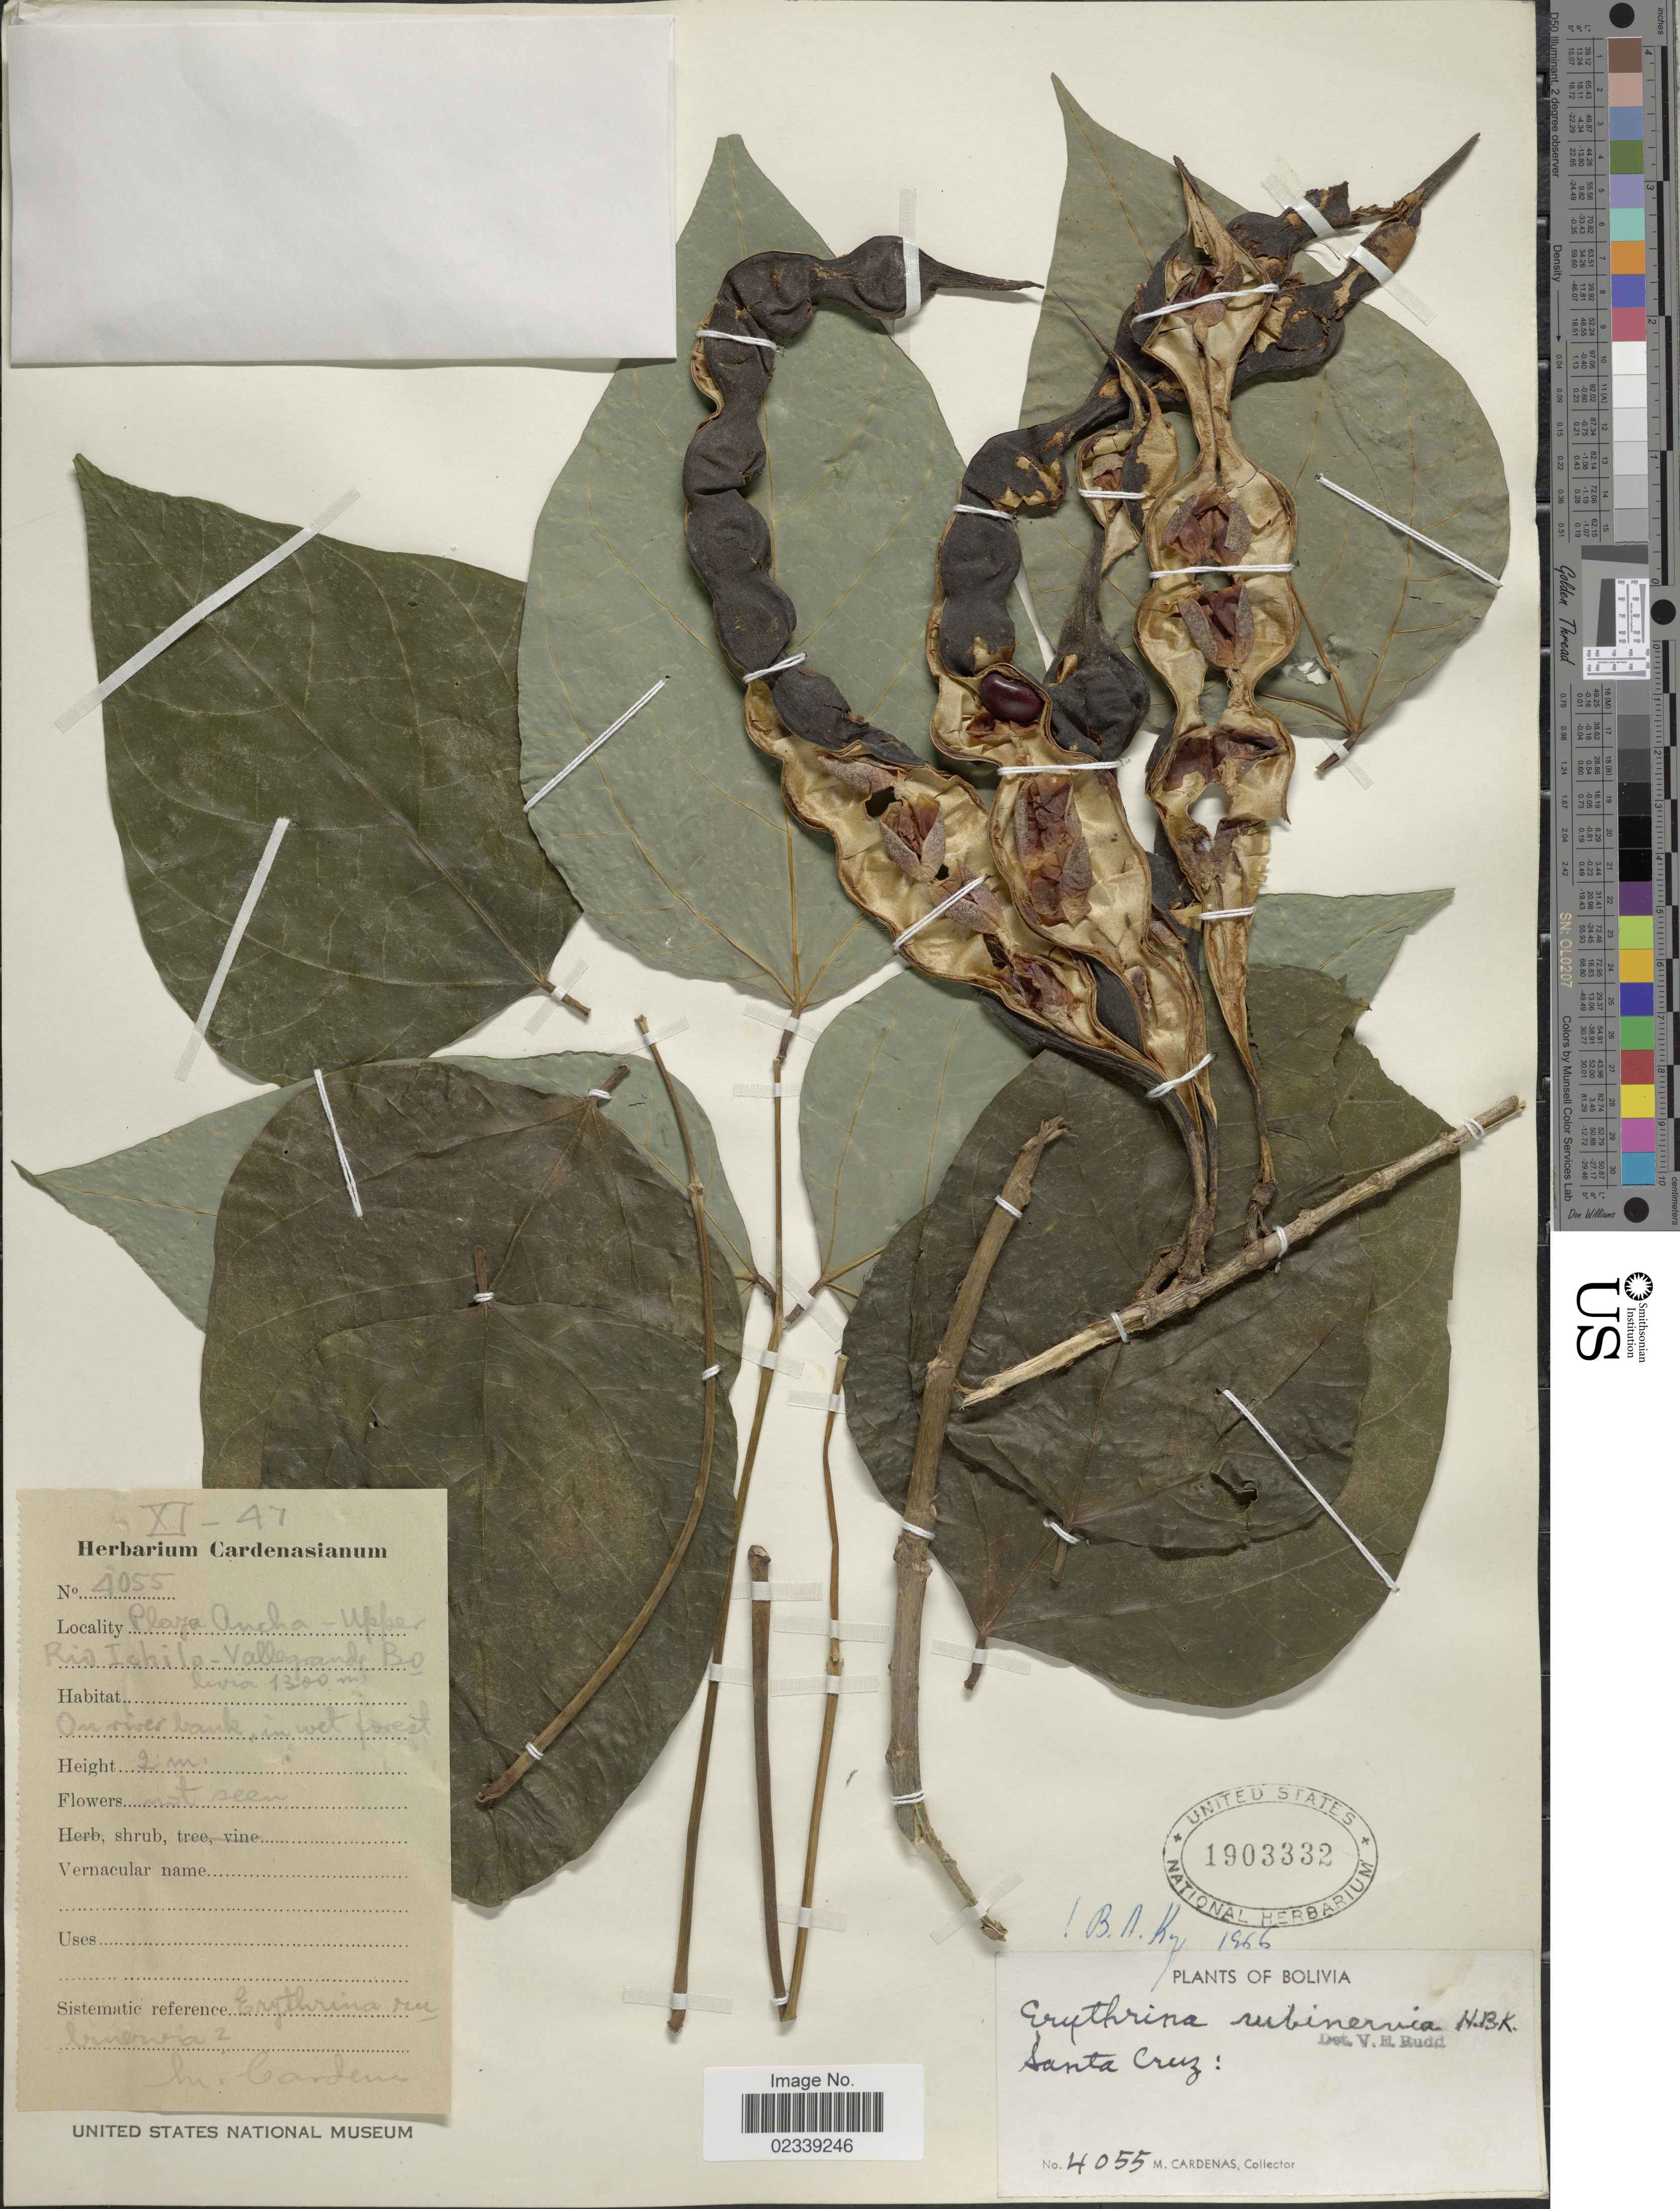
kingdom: Plantae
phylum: Tracheophyta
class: Magnoliopsida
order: Fabales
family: Fabaceae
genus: Erythrina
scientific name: Erythrina rubrinervia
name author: Kunth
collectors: M. Cárdenas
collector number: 4055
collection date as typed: Transcribed d/m/y: /11/47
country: Bolivia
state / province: Santa Cruz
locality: Plaza Ancha, Upper Rio Ichilo, Vallegrande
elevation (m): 1300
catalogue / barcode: US 1903332